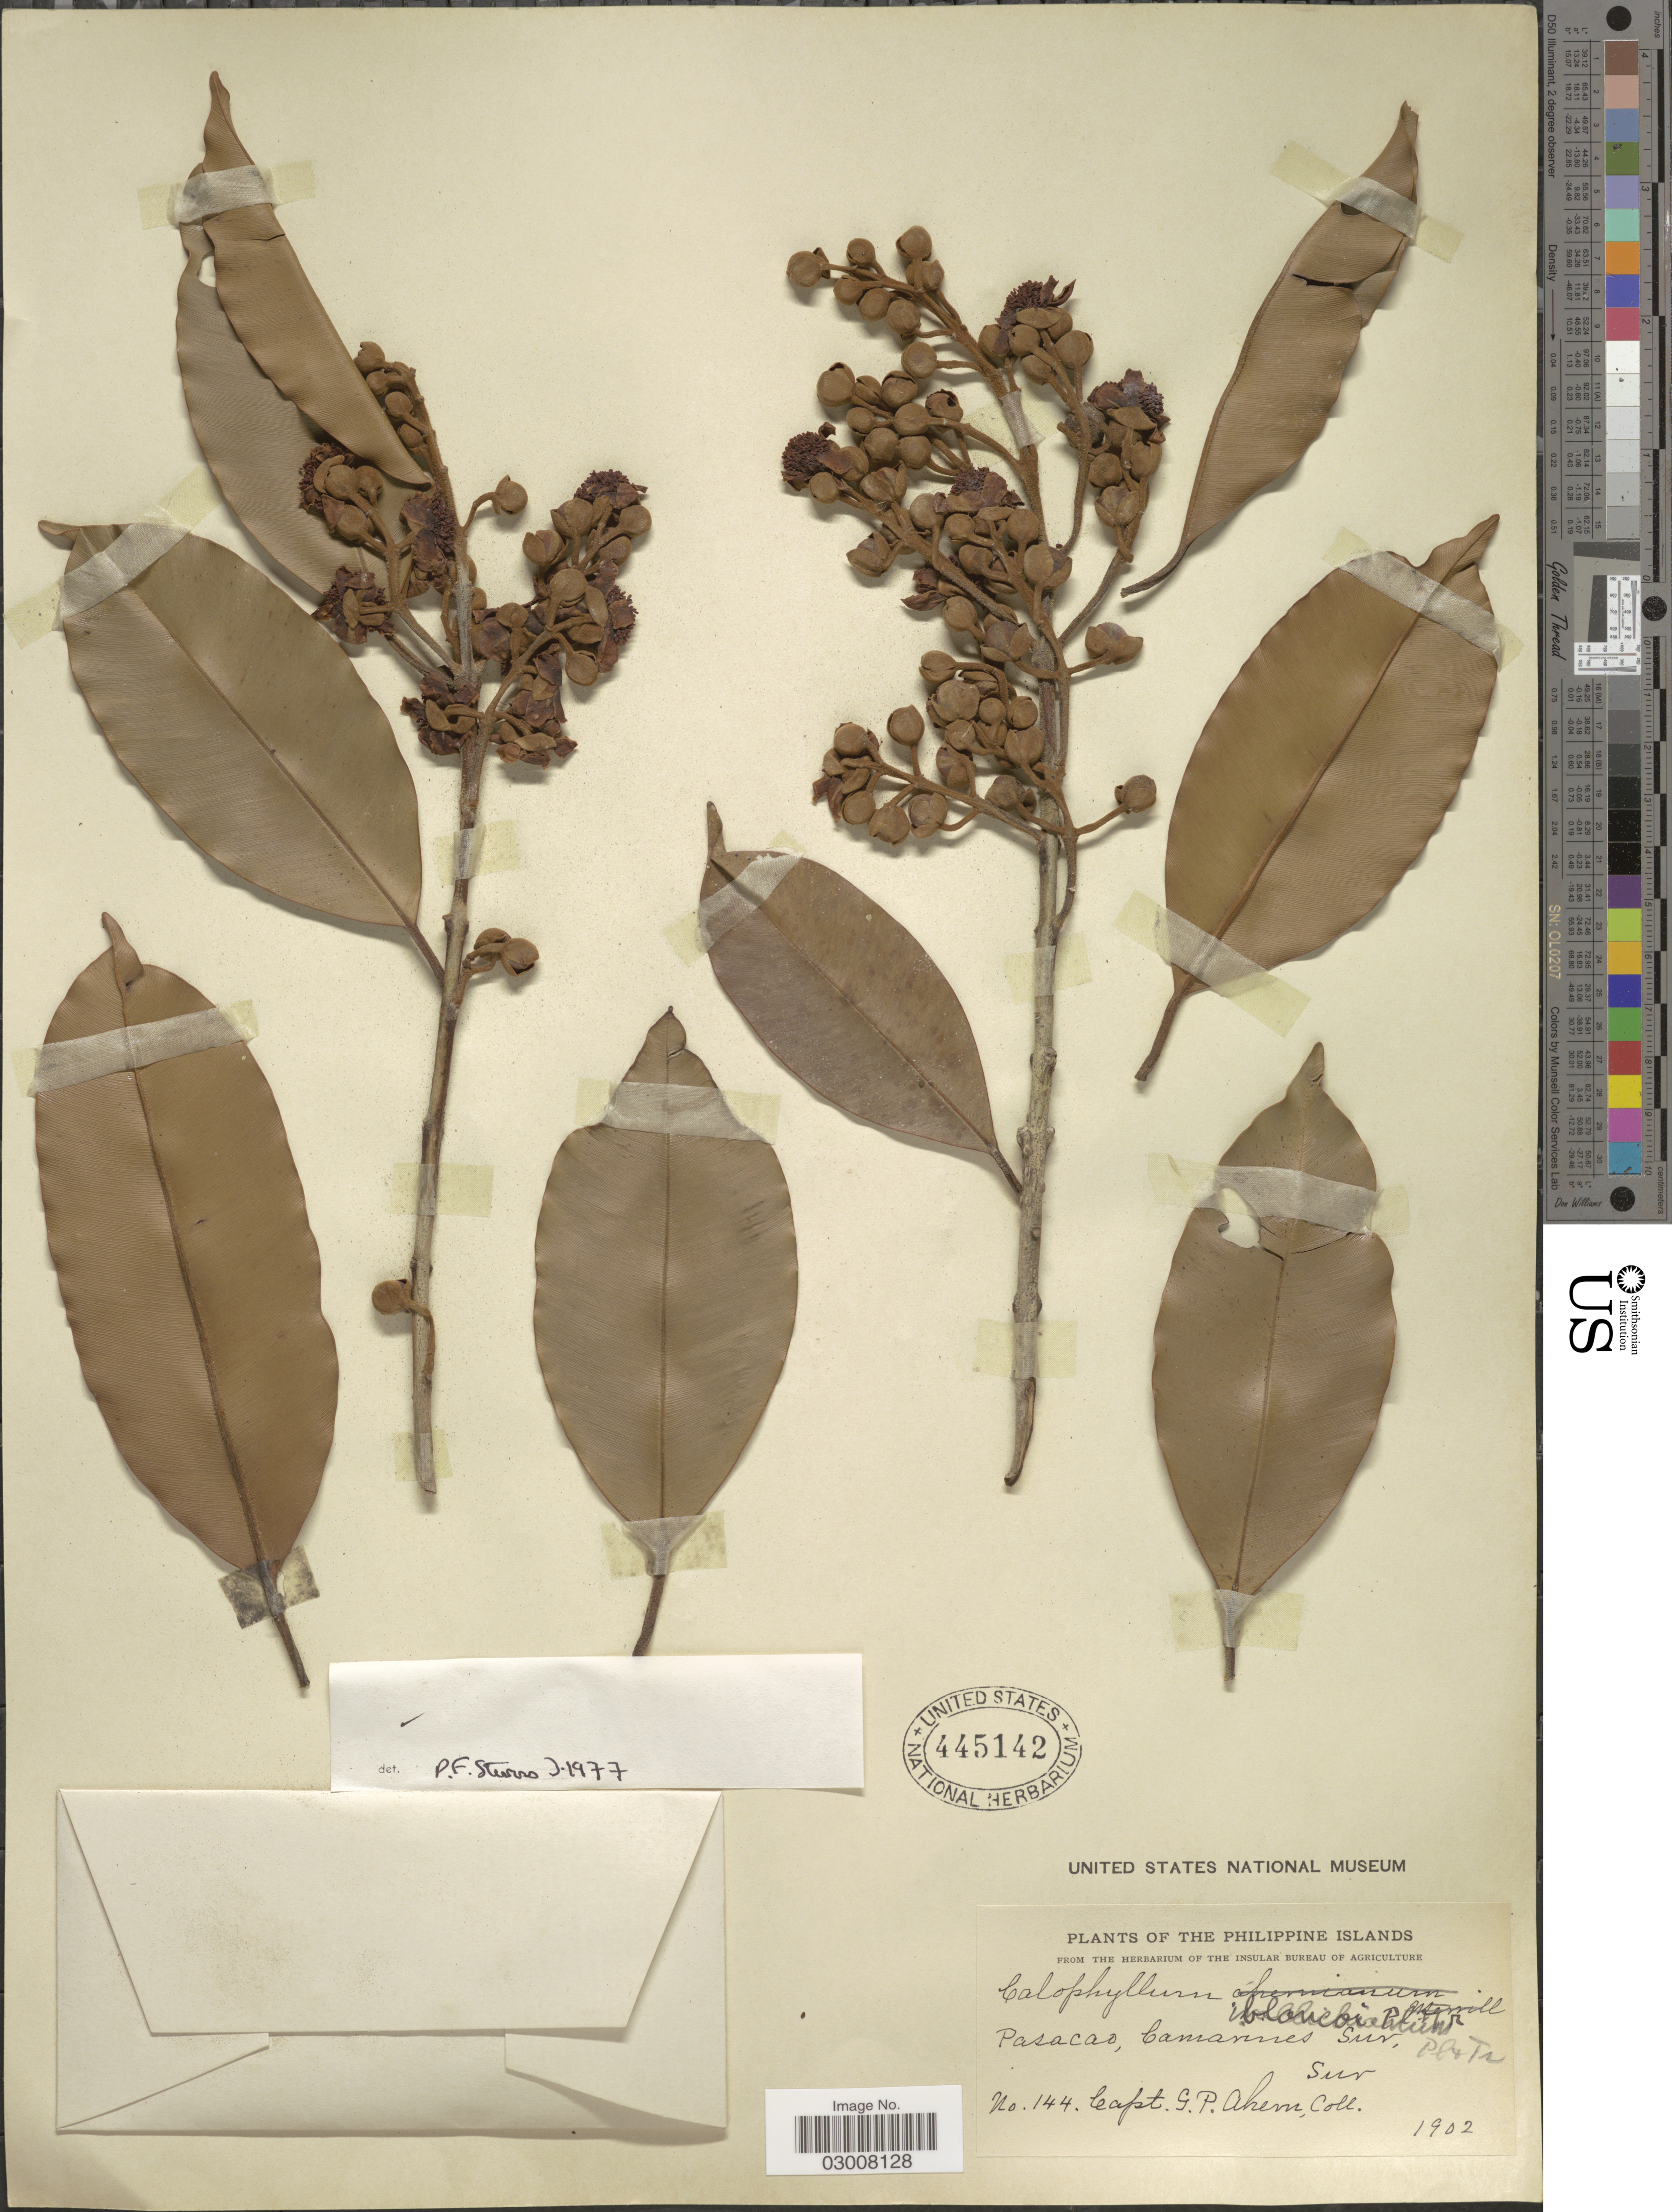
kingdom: Plantae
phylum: Tracheophyta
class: Magnoliopsida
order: Malpighiales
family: Calophyllaceae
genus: Calophyllum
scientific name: Calophyllum blancoi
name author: Planch. & Triana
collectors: G. Ahem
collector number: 144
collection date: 1902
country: Philippines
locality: Pasacao, Camarines Sur.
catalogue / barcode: US 445142